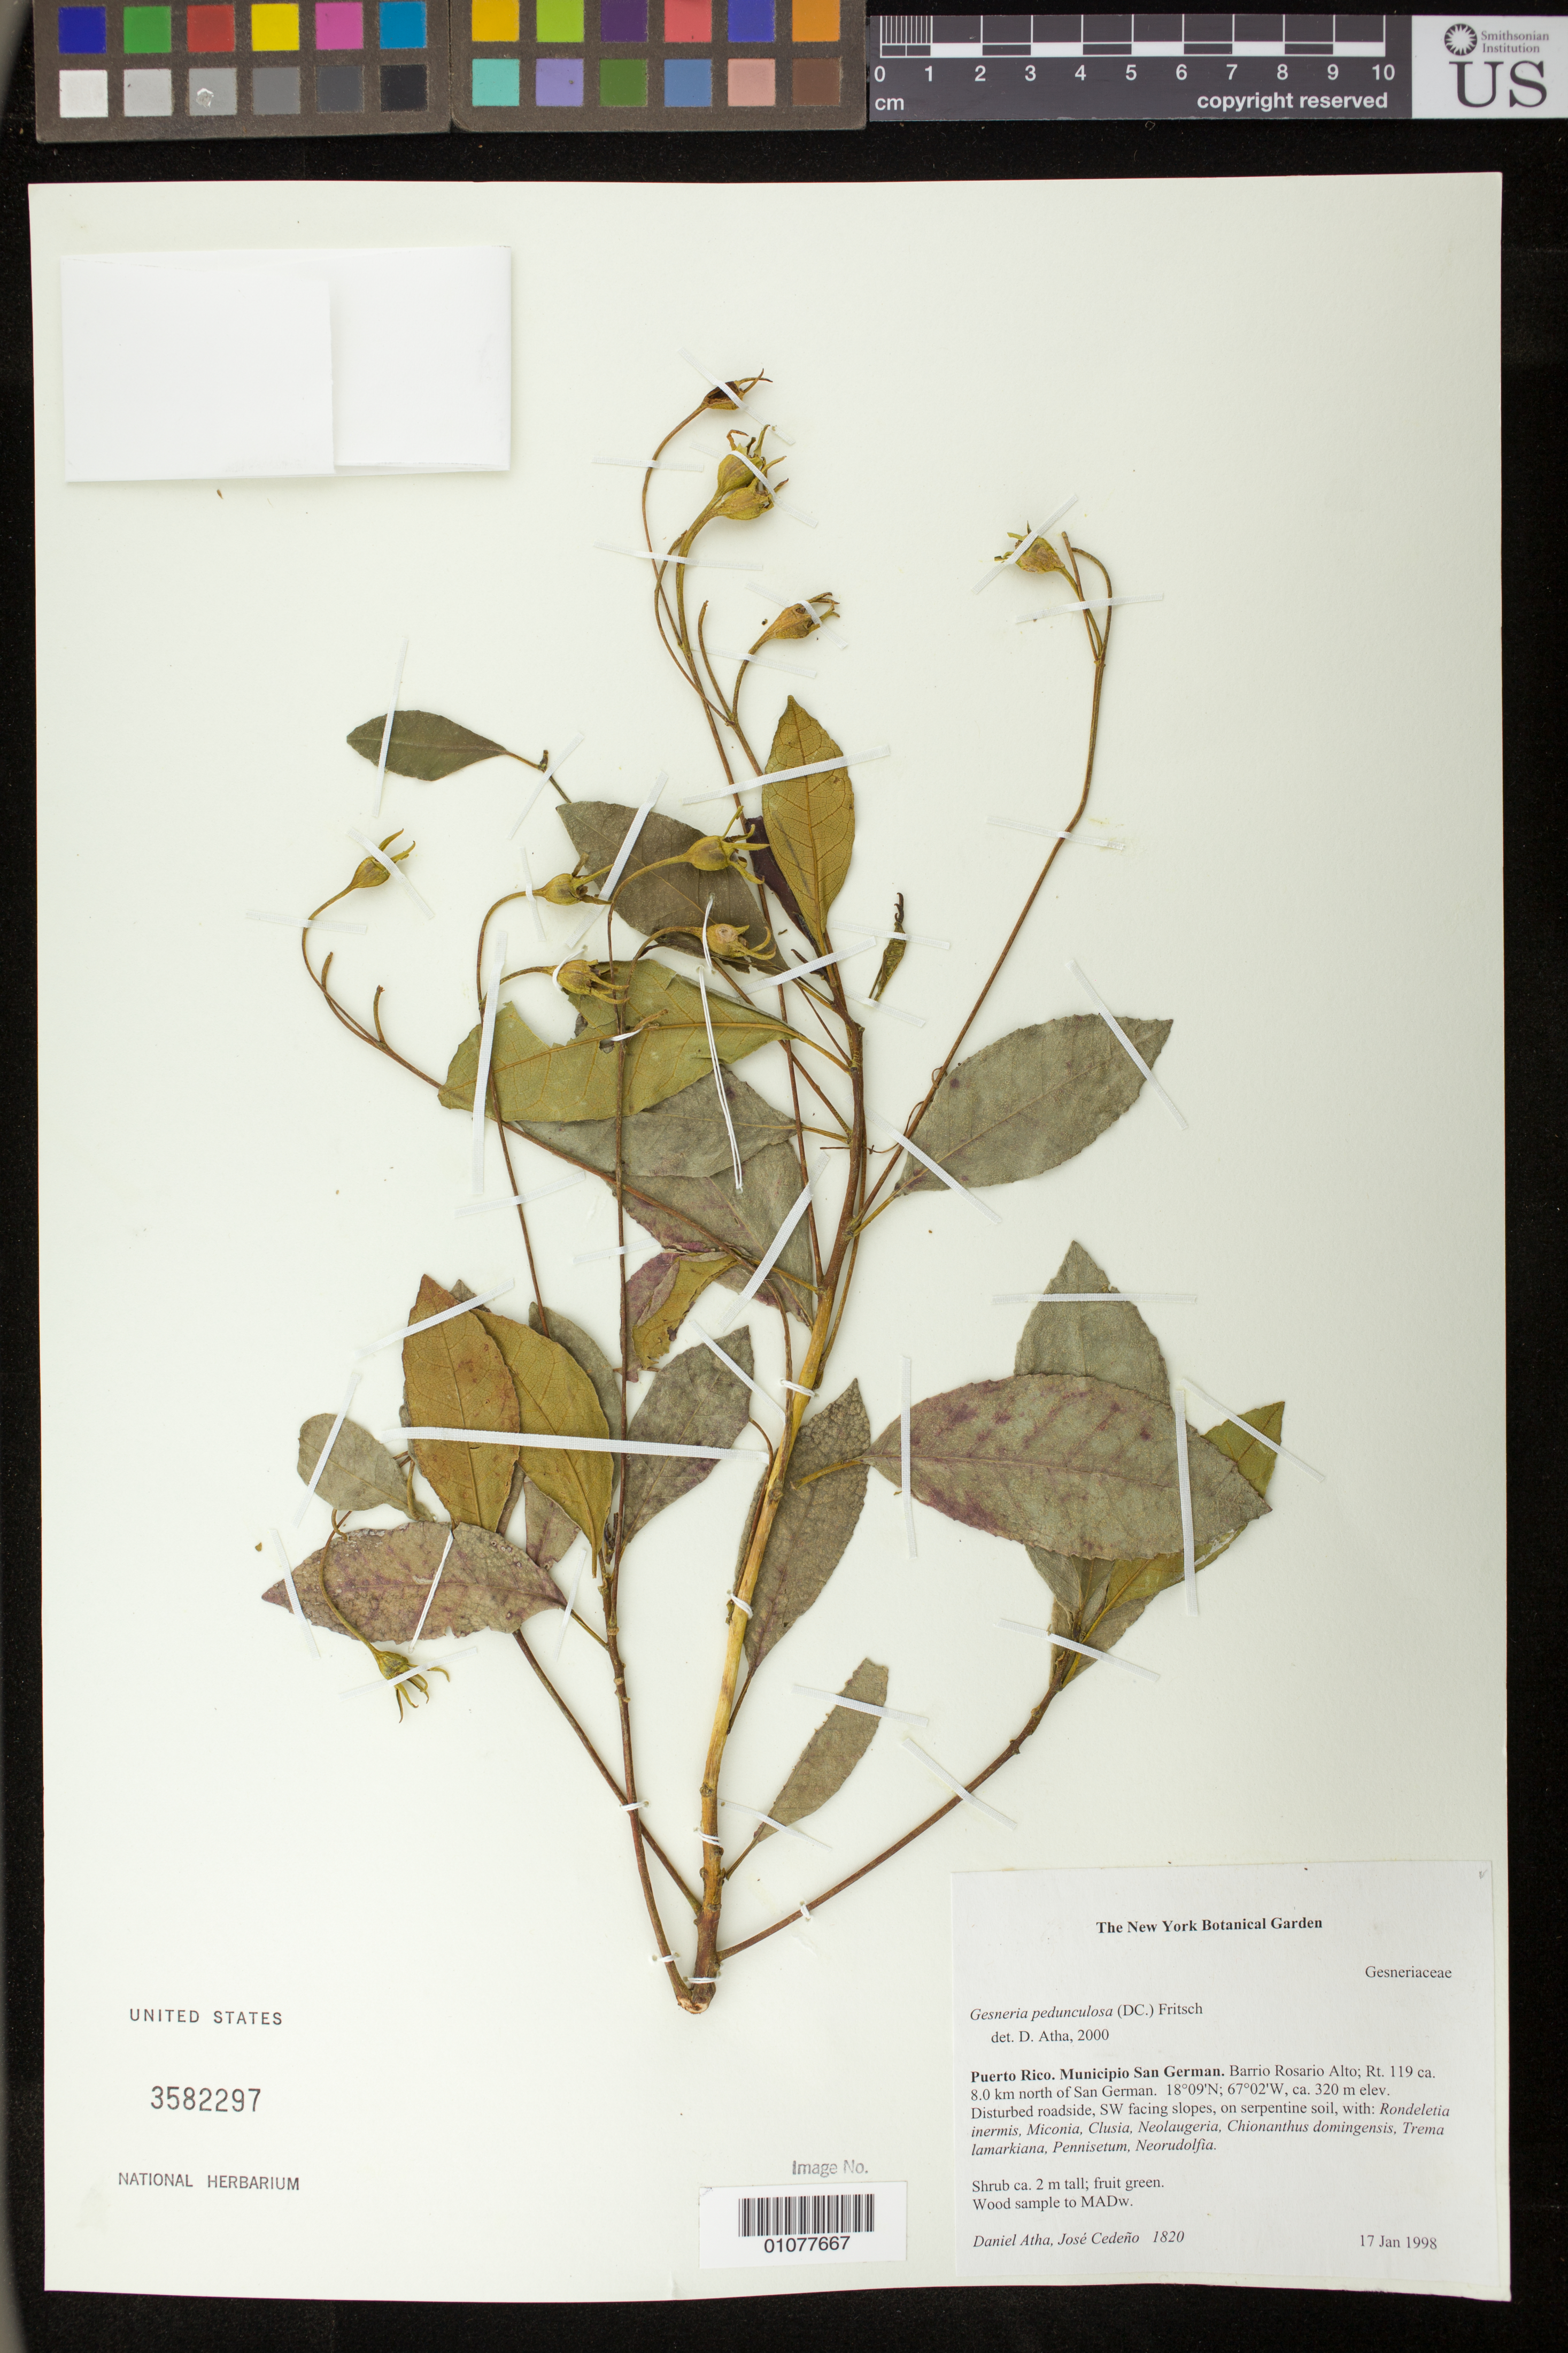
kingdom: Plantae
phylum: Tracheophyta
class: Magnoliopsida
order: Lamiales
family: Gesneriaceae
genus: Gesneria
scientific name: Gesneria pedunculosa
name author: (DC.) Fritsch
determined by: Atha, D.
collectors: D. Atha & J. Cedeño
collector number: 1820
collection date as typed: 17 Jan 1998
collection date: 1998-01-17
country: Puerto Rico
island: Puerto Rico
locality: Municipio San German: Barrio Rosario Alto; Rt. 119 ca. 8.0 km N of San German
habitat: Distrubed roadside, SW facing slopes, on serpentine soil, with: Rondeletia inermis, Miconia, Clusia, Neolaugeria, Chioanthus domingensis, Trema lamarkiana, Pennisetum, Neorudolfia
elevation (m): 320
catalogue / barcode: US 3582297